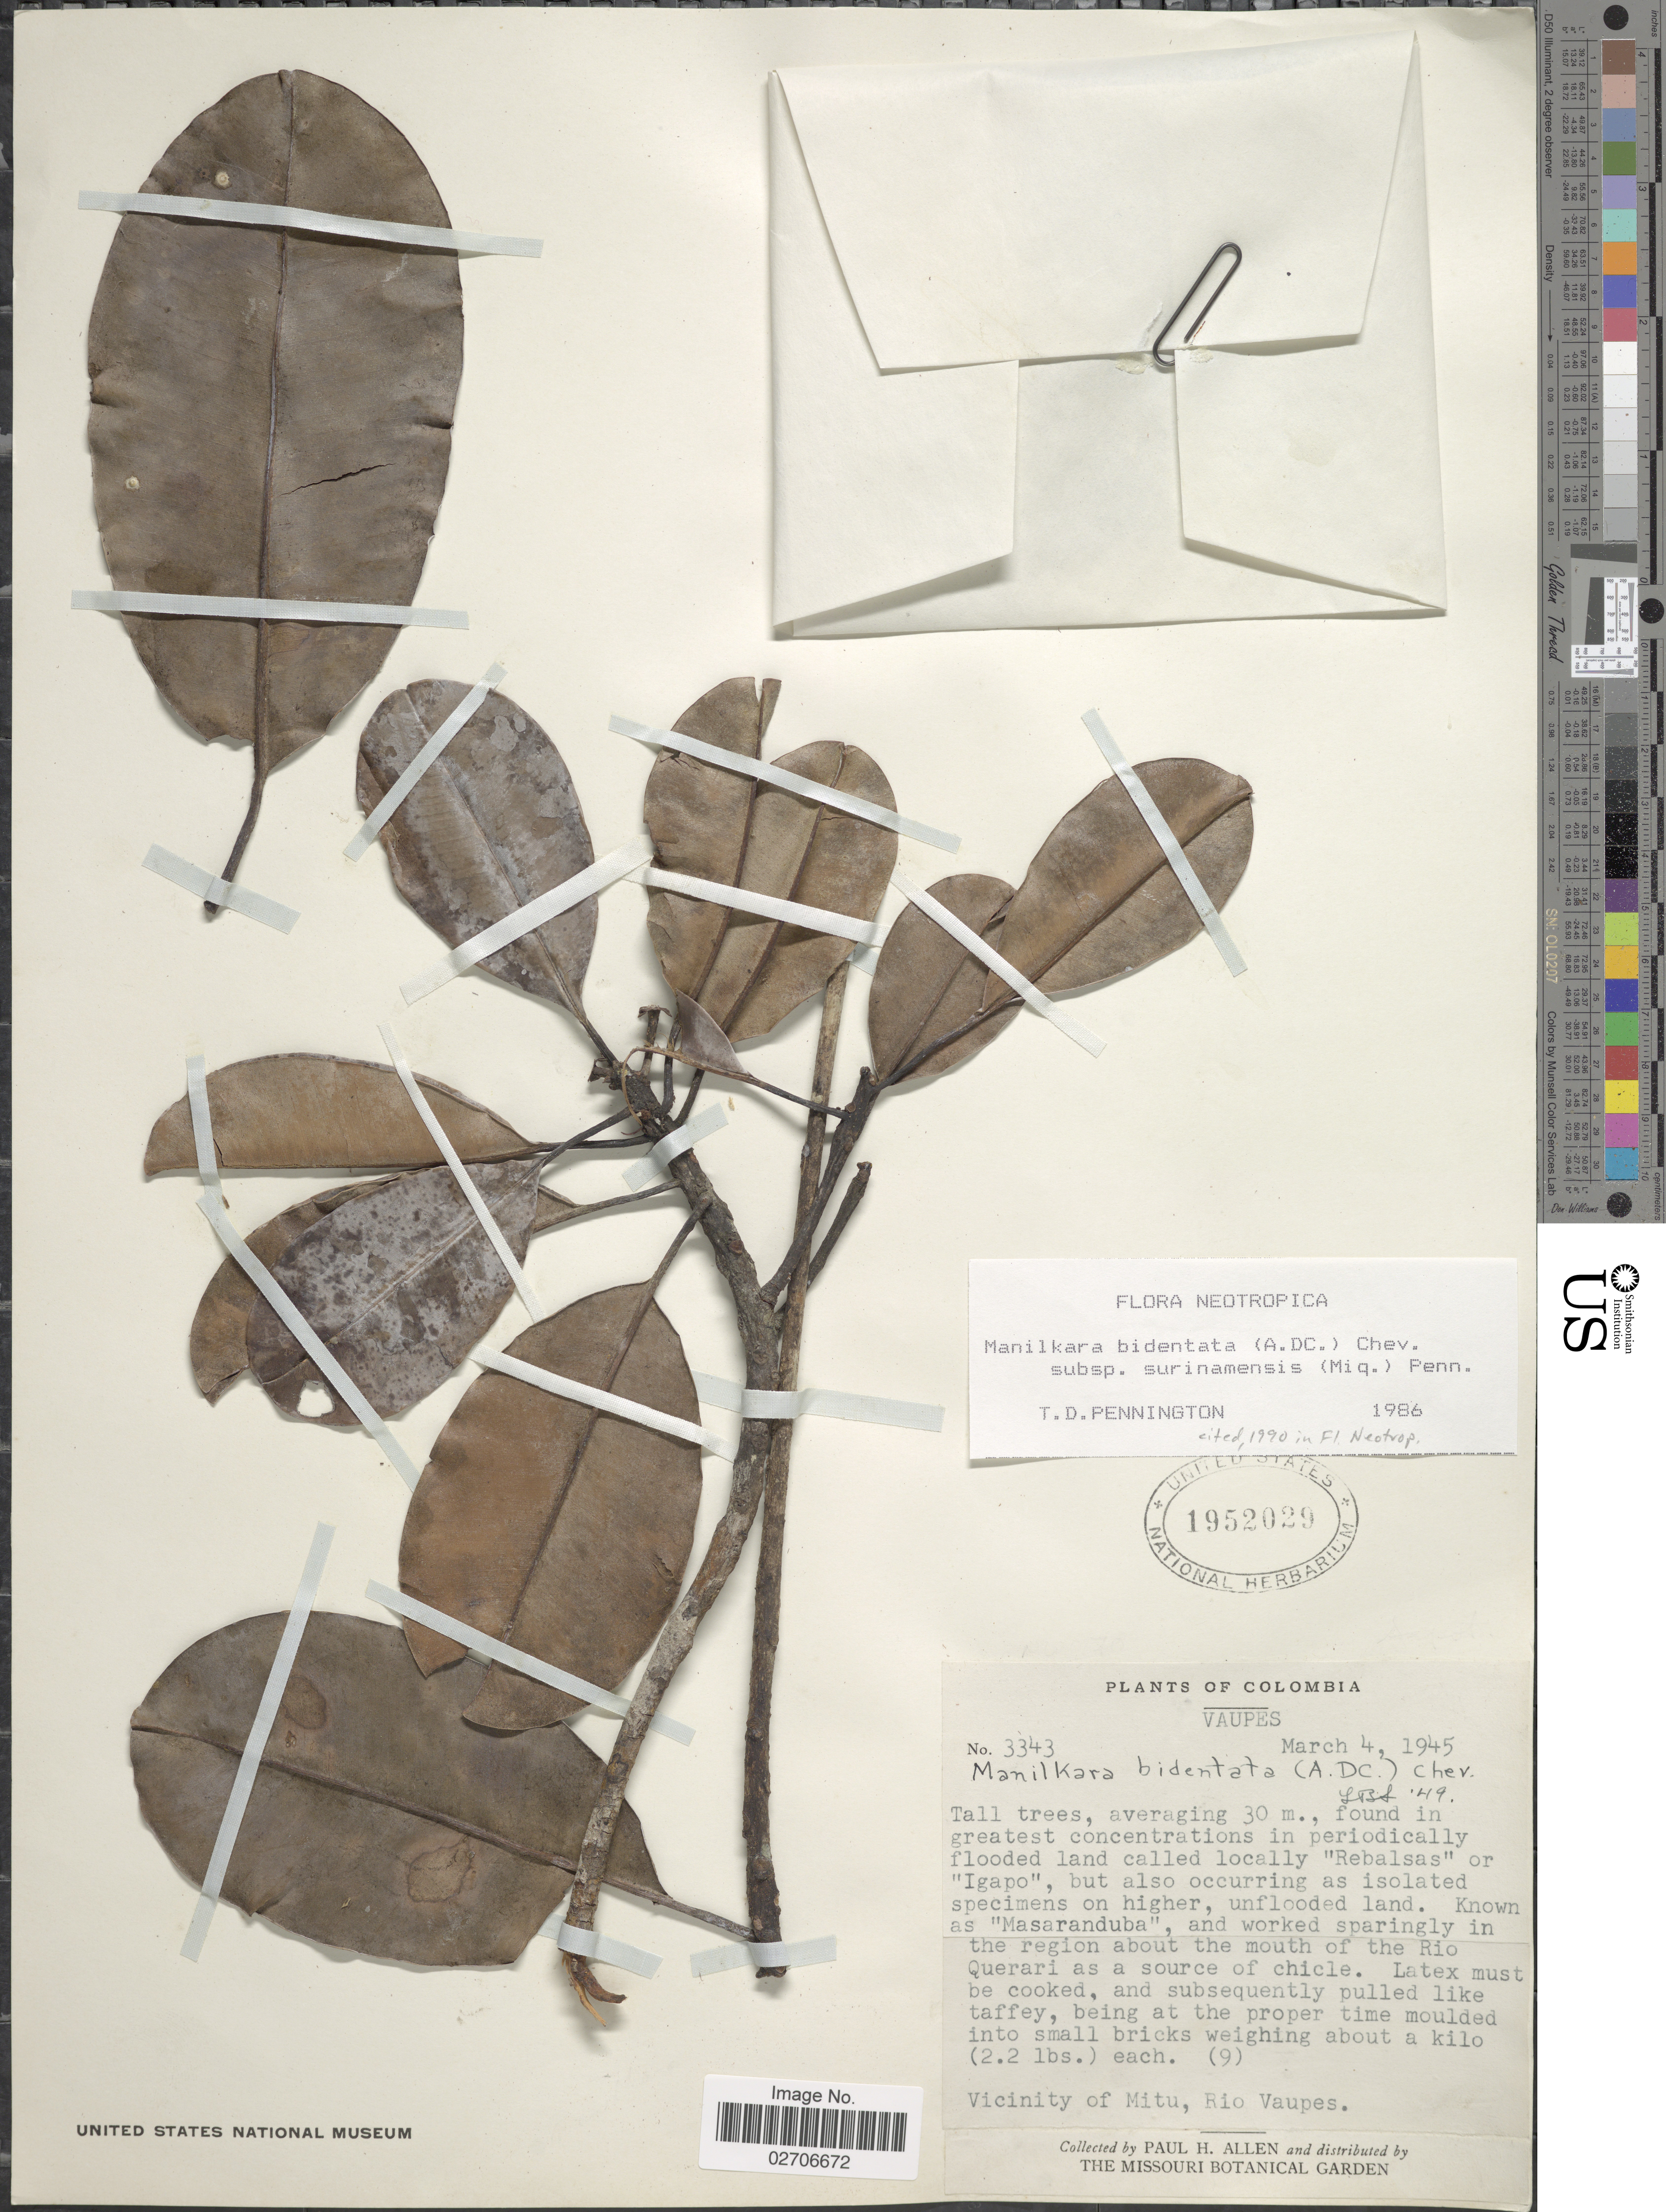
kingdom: Plantae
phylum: Tracheophyta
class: Magnoliopsida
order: Ericales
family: Sapotaceae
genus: Manilkara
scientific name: Manilkara bidentata subsp. surinamensis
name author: (Miq.) T.D. Penn.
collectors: P. H. Allen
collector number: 3343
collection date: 1945-03-04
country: Colombia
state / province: Vaupés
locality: Vaupes, Vicinity of Mitu, Rio Vaupes, The region about the mouth of the Rio Querari as a source of chicle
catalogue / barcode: US 1952029